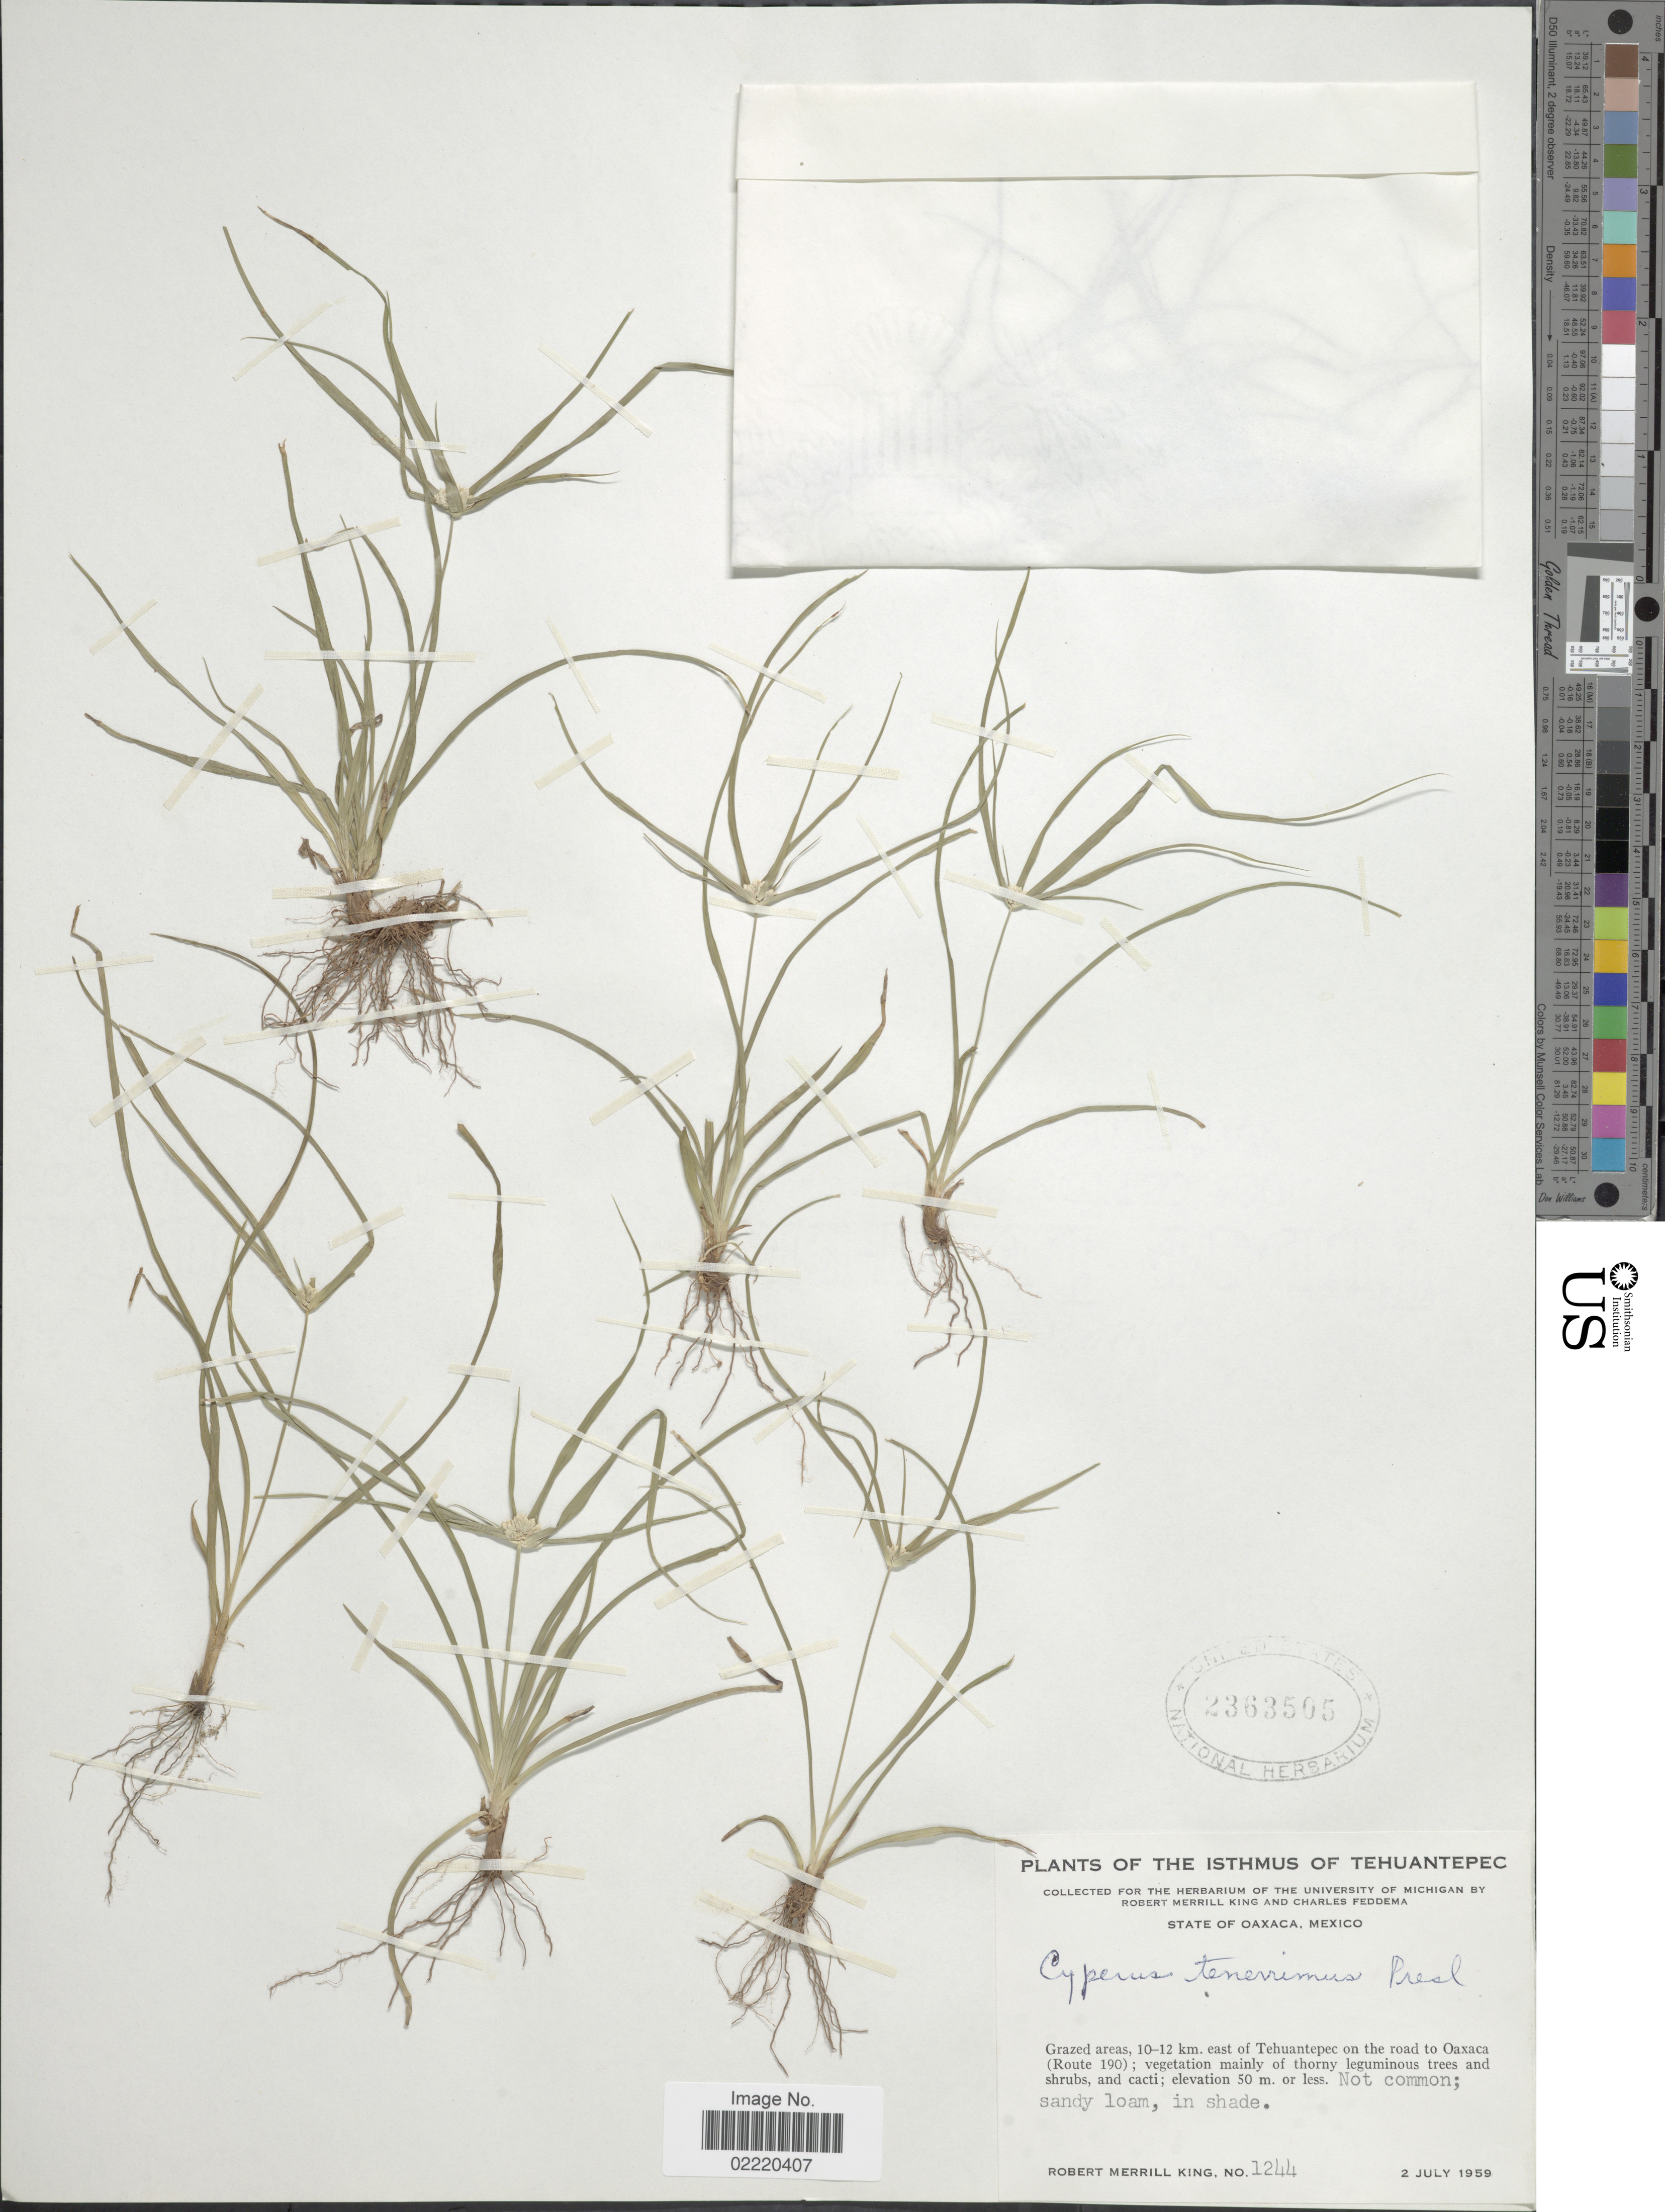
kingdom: Plantae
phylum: Tracheophyta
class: Liliopsida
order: Poales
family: Cyperaceae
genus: Cyperus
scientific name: Cyperus tenerrimus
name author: J. Presl & C. Presl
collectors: R. M. King & C. Feddema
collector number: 1244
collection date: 1959-07-02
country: Mexico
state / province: Oaxaca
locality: The Isthmus of Tehuantepec, grazed areas, 10-12 km. east of Tehuantepec on the road to Oaxaca (Route 190).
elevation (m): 50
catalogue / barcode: US 2363505